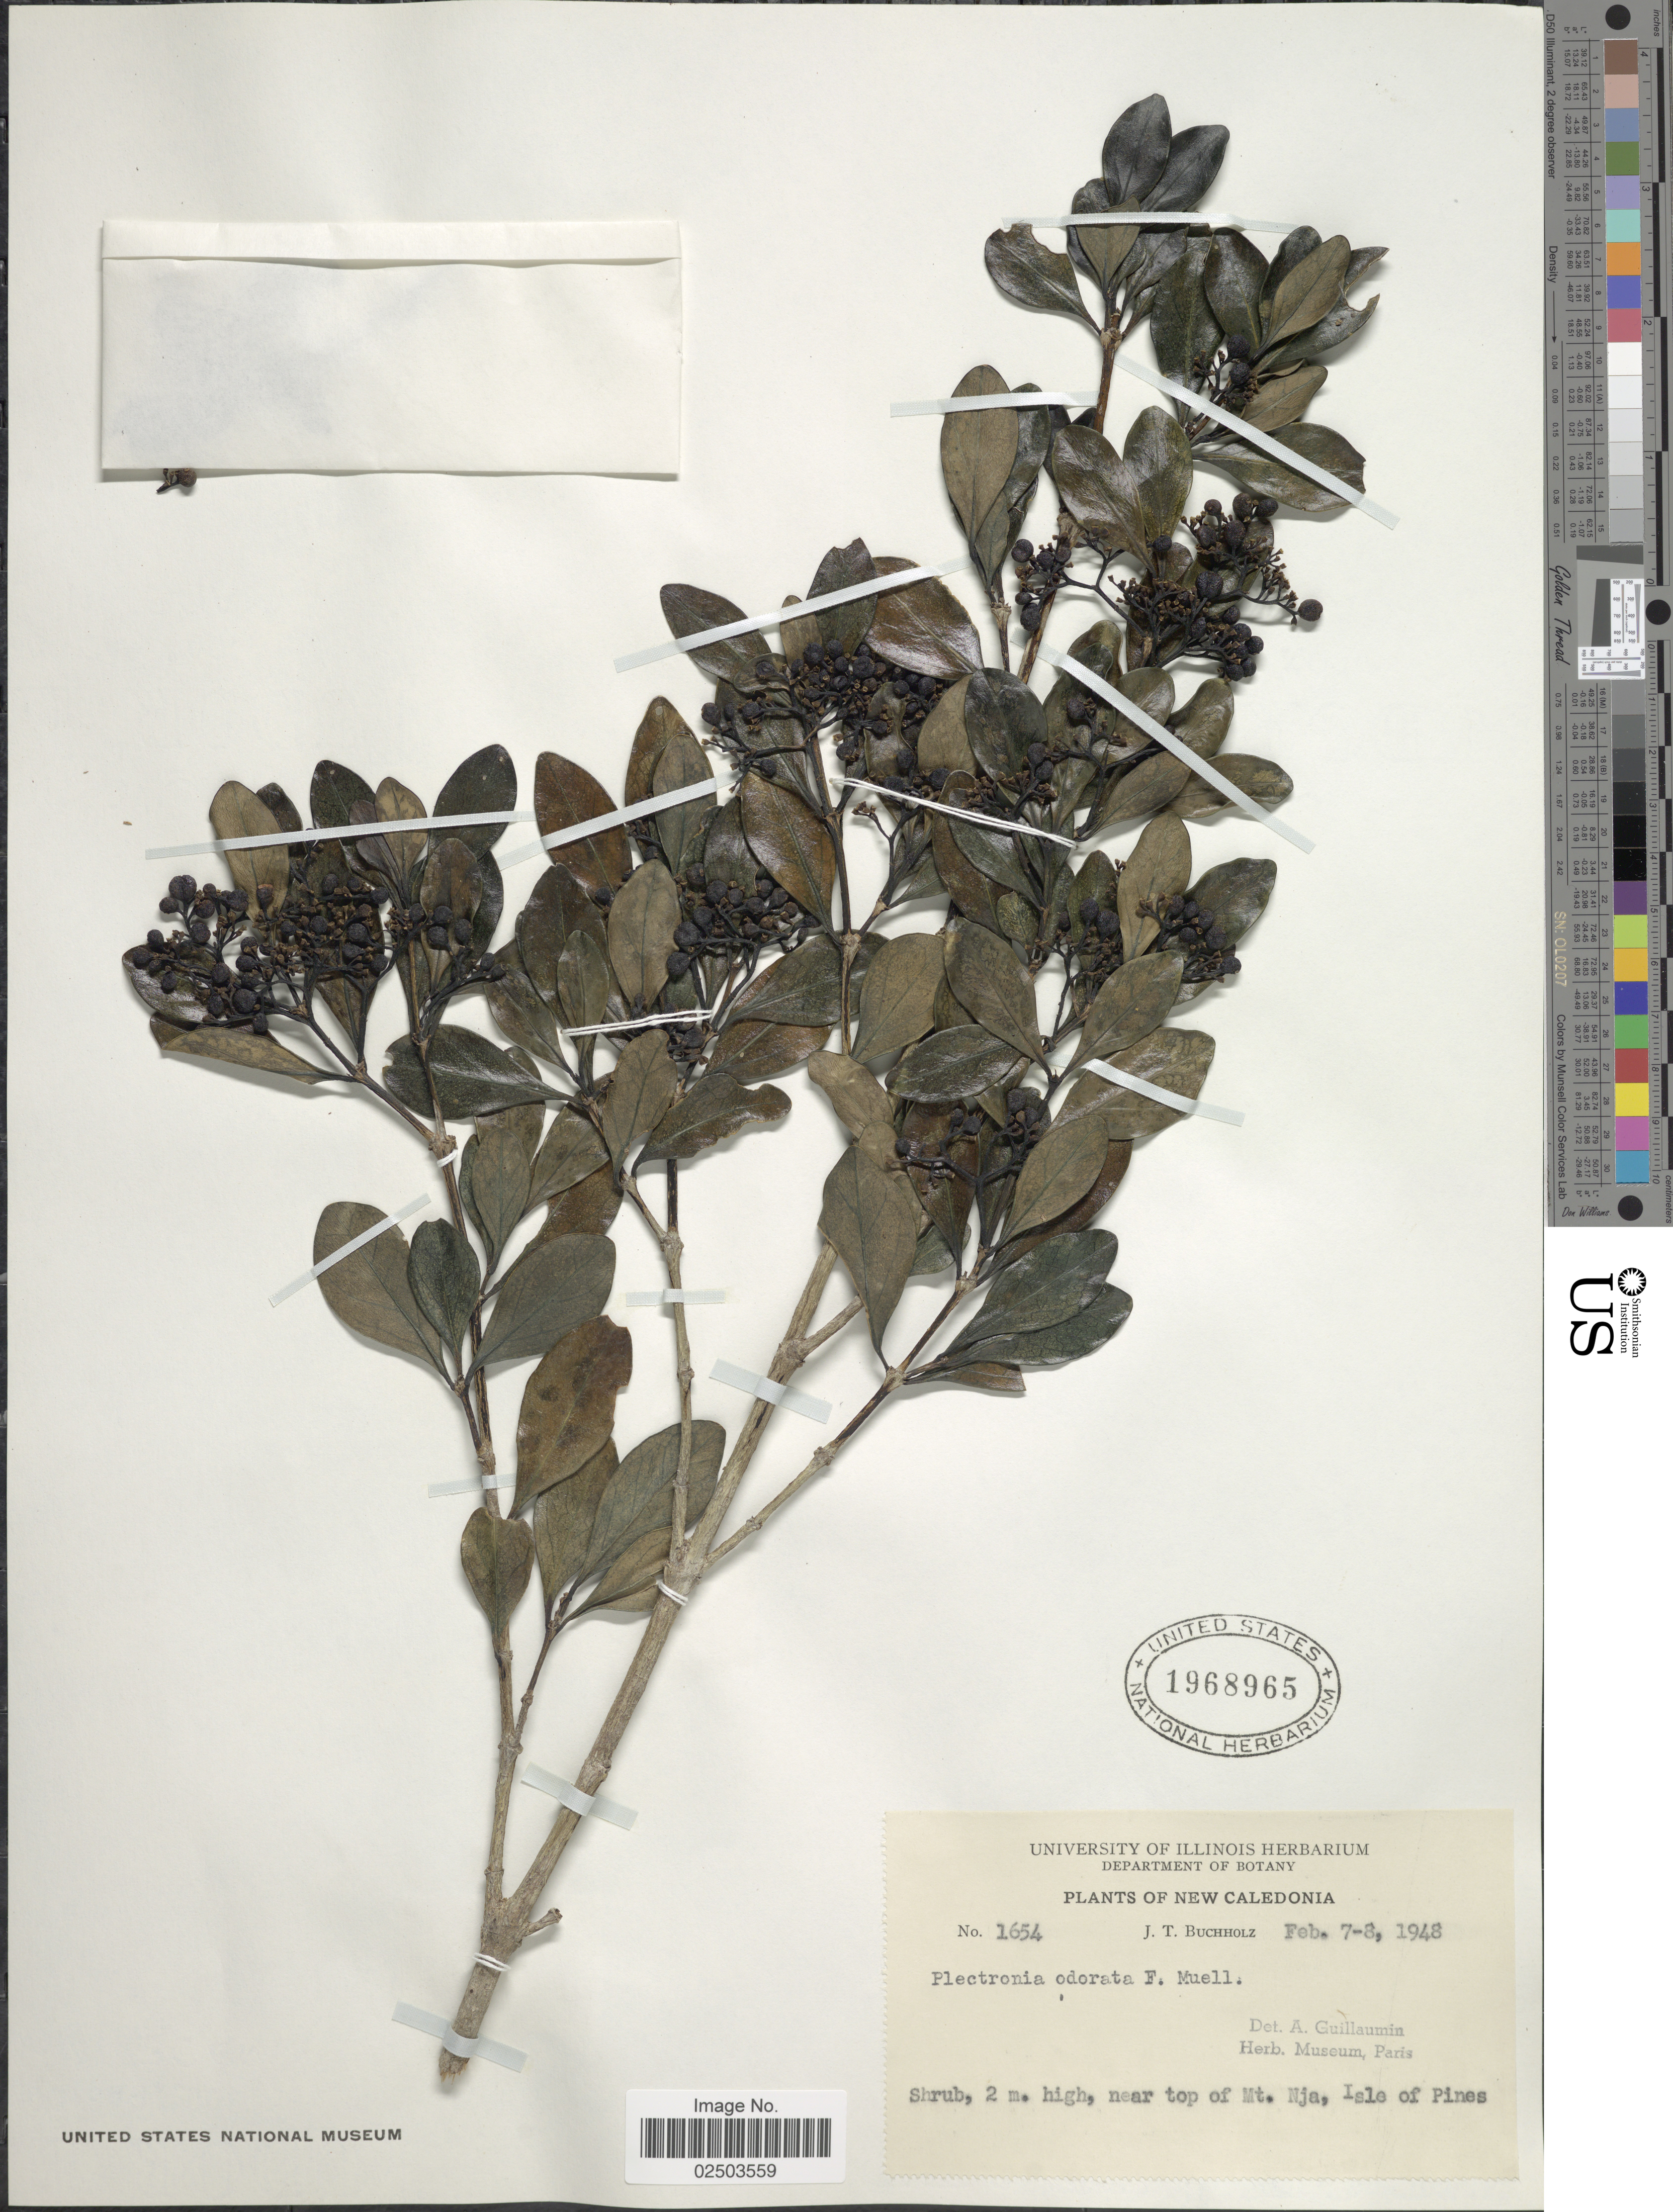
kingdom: Plantae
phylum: Tracheophyta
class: Magnoliopsida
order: Gentianales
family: Rubiaceae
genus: Psydrax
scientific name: Psydrax odorata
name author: (G. Forst.) A.C. Sm. & S.P. Darwin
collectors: J. T. Buchholz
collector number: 1654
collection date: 1948-02-07/1948-02-08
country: New Caledonia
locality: Near top of Mt. Nja, Isle of Pines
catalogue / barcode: US 1968965